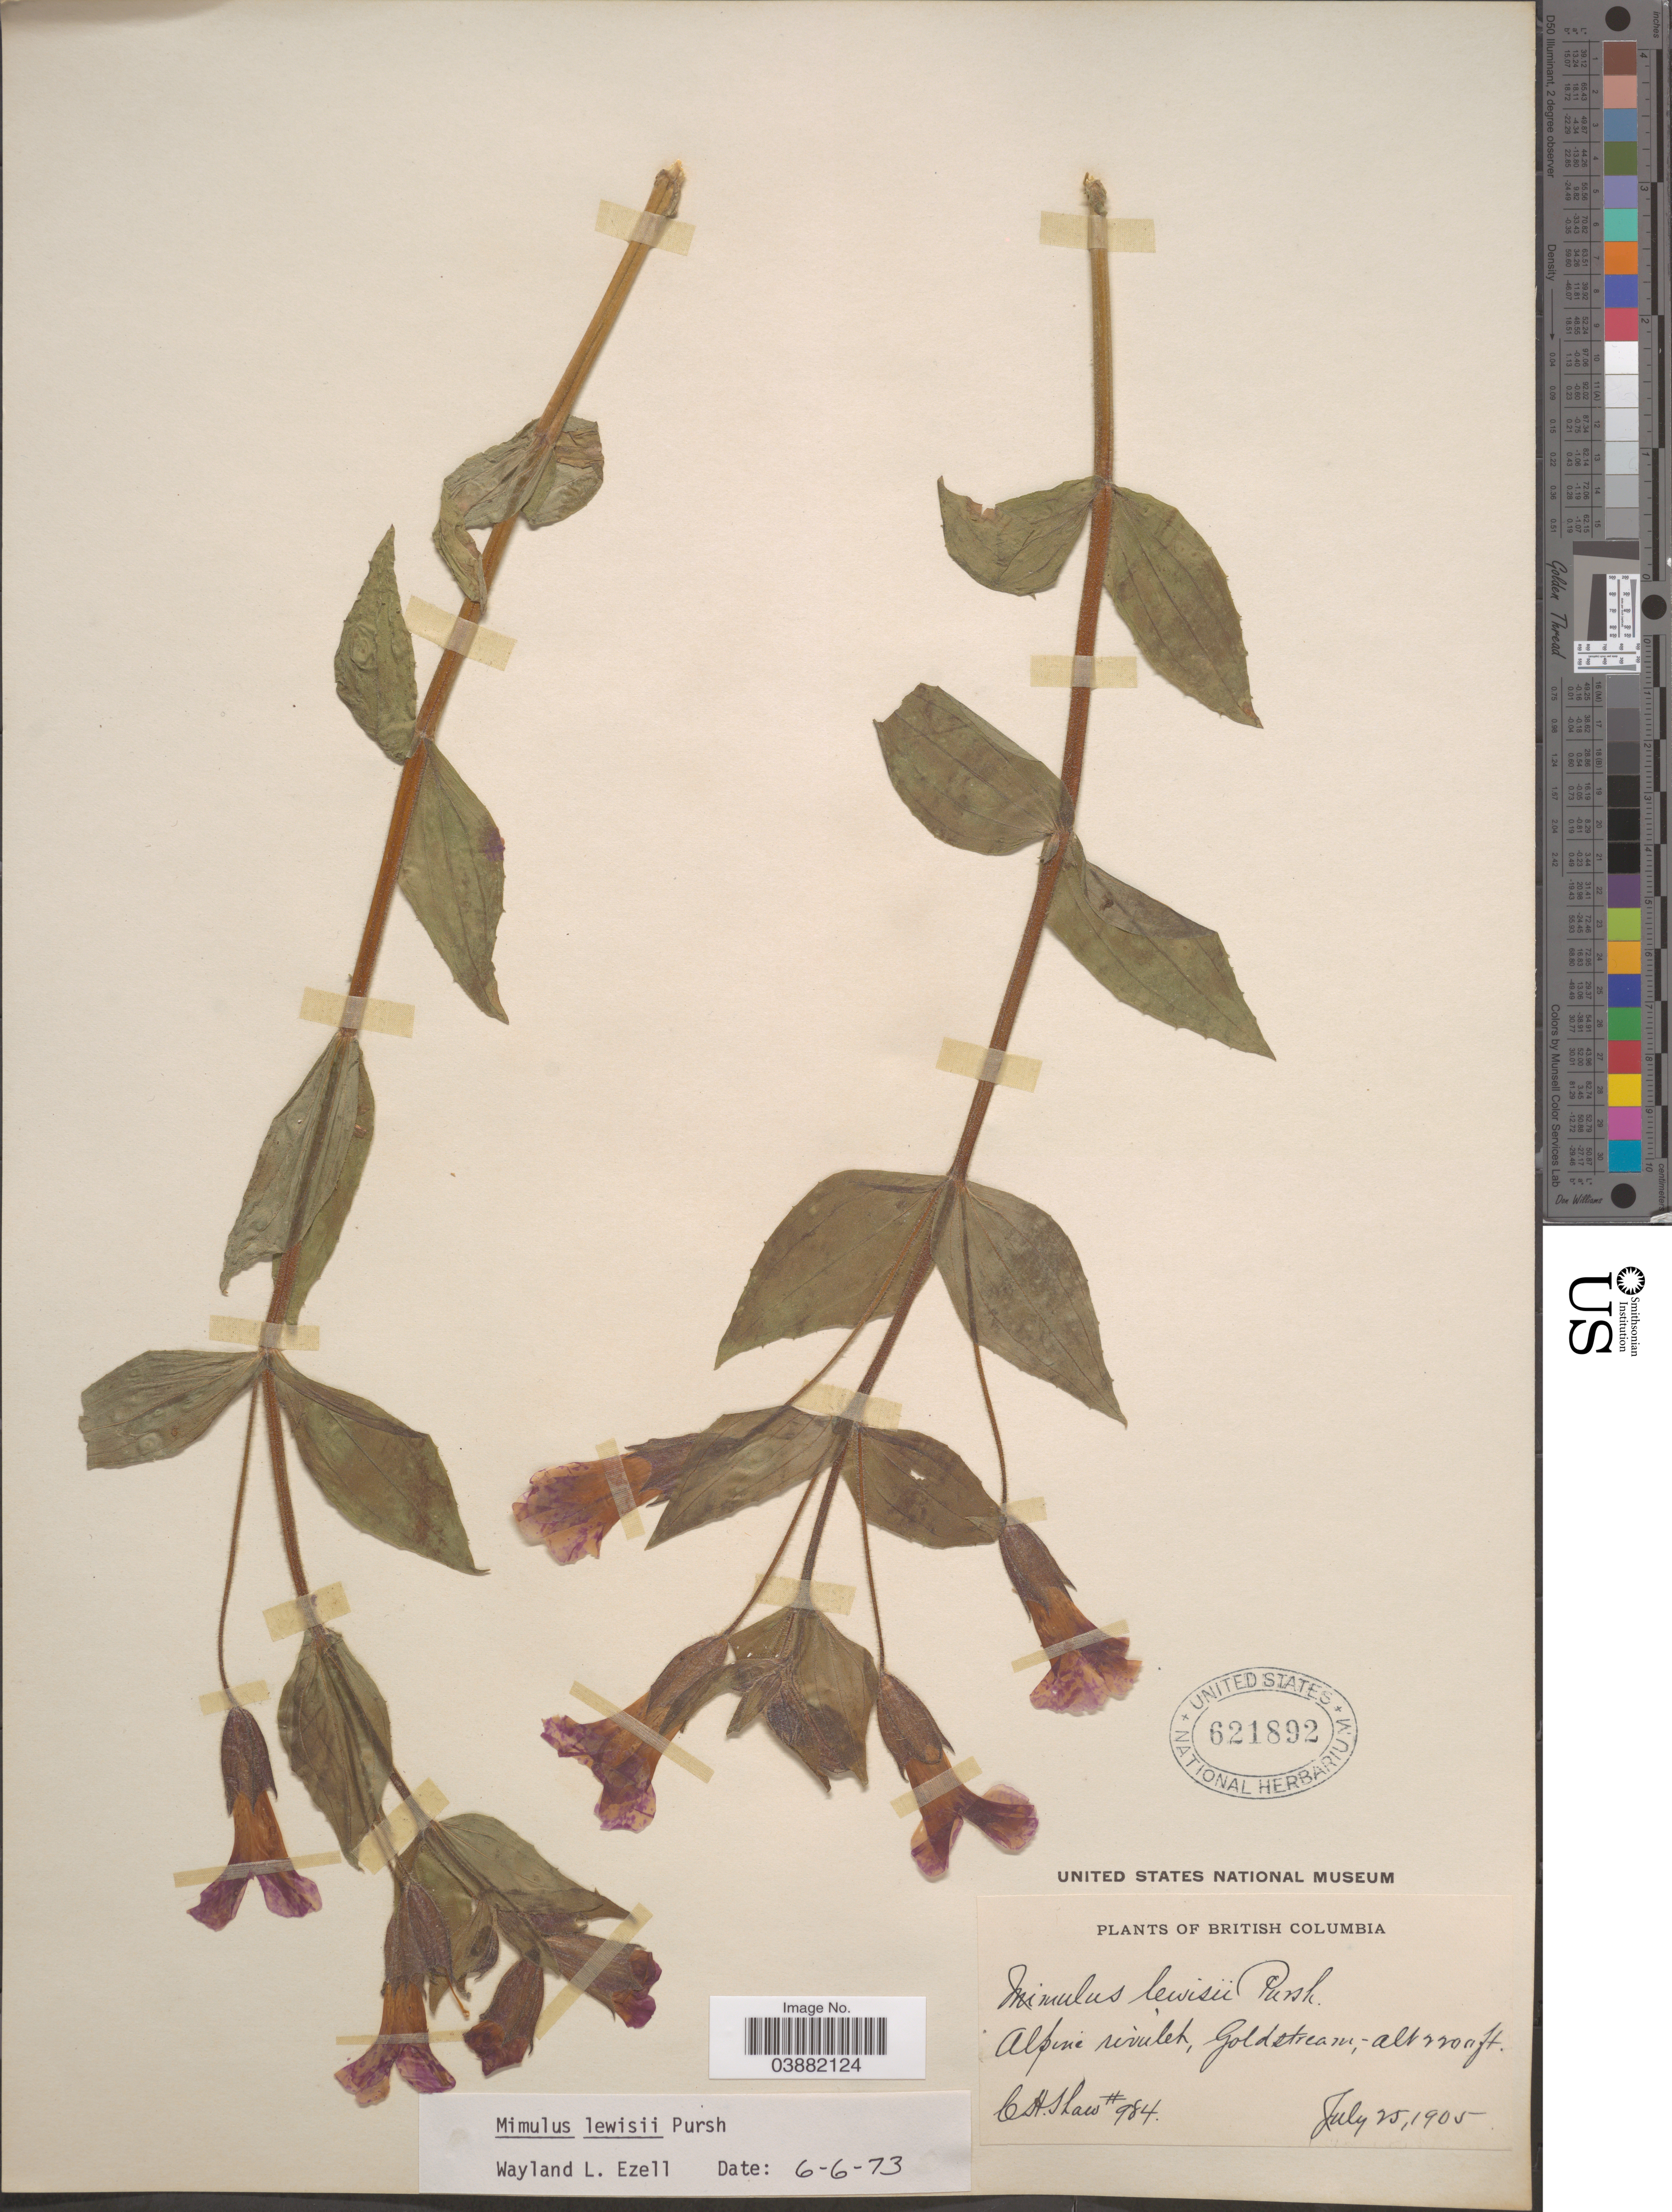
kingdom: Plantae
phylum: Tracheophyta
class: Magnoliopsida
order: Lamiales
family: Phrymaceae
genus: Mimulus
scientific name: Mimulus lewisii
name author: Pursh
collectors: C. H. Shaw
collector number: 984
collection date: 1905-07-25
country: Canada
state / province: British Columbia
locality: Alpine rivulet, Goldstream.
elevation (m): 671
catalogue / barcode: US 621892